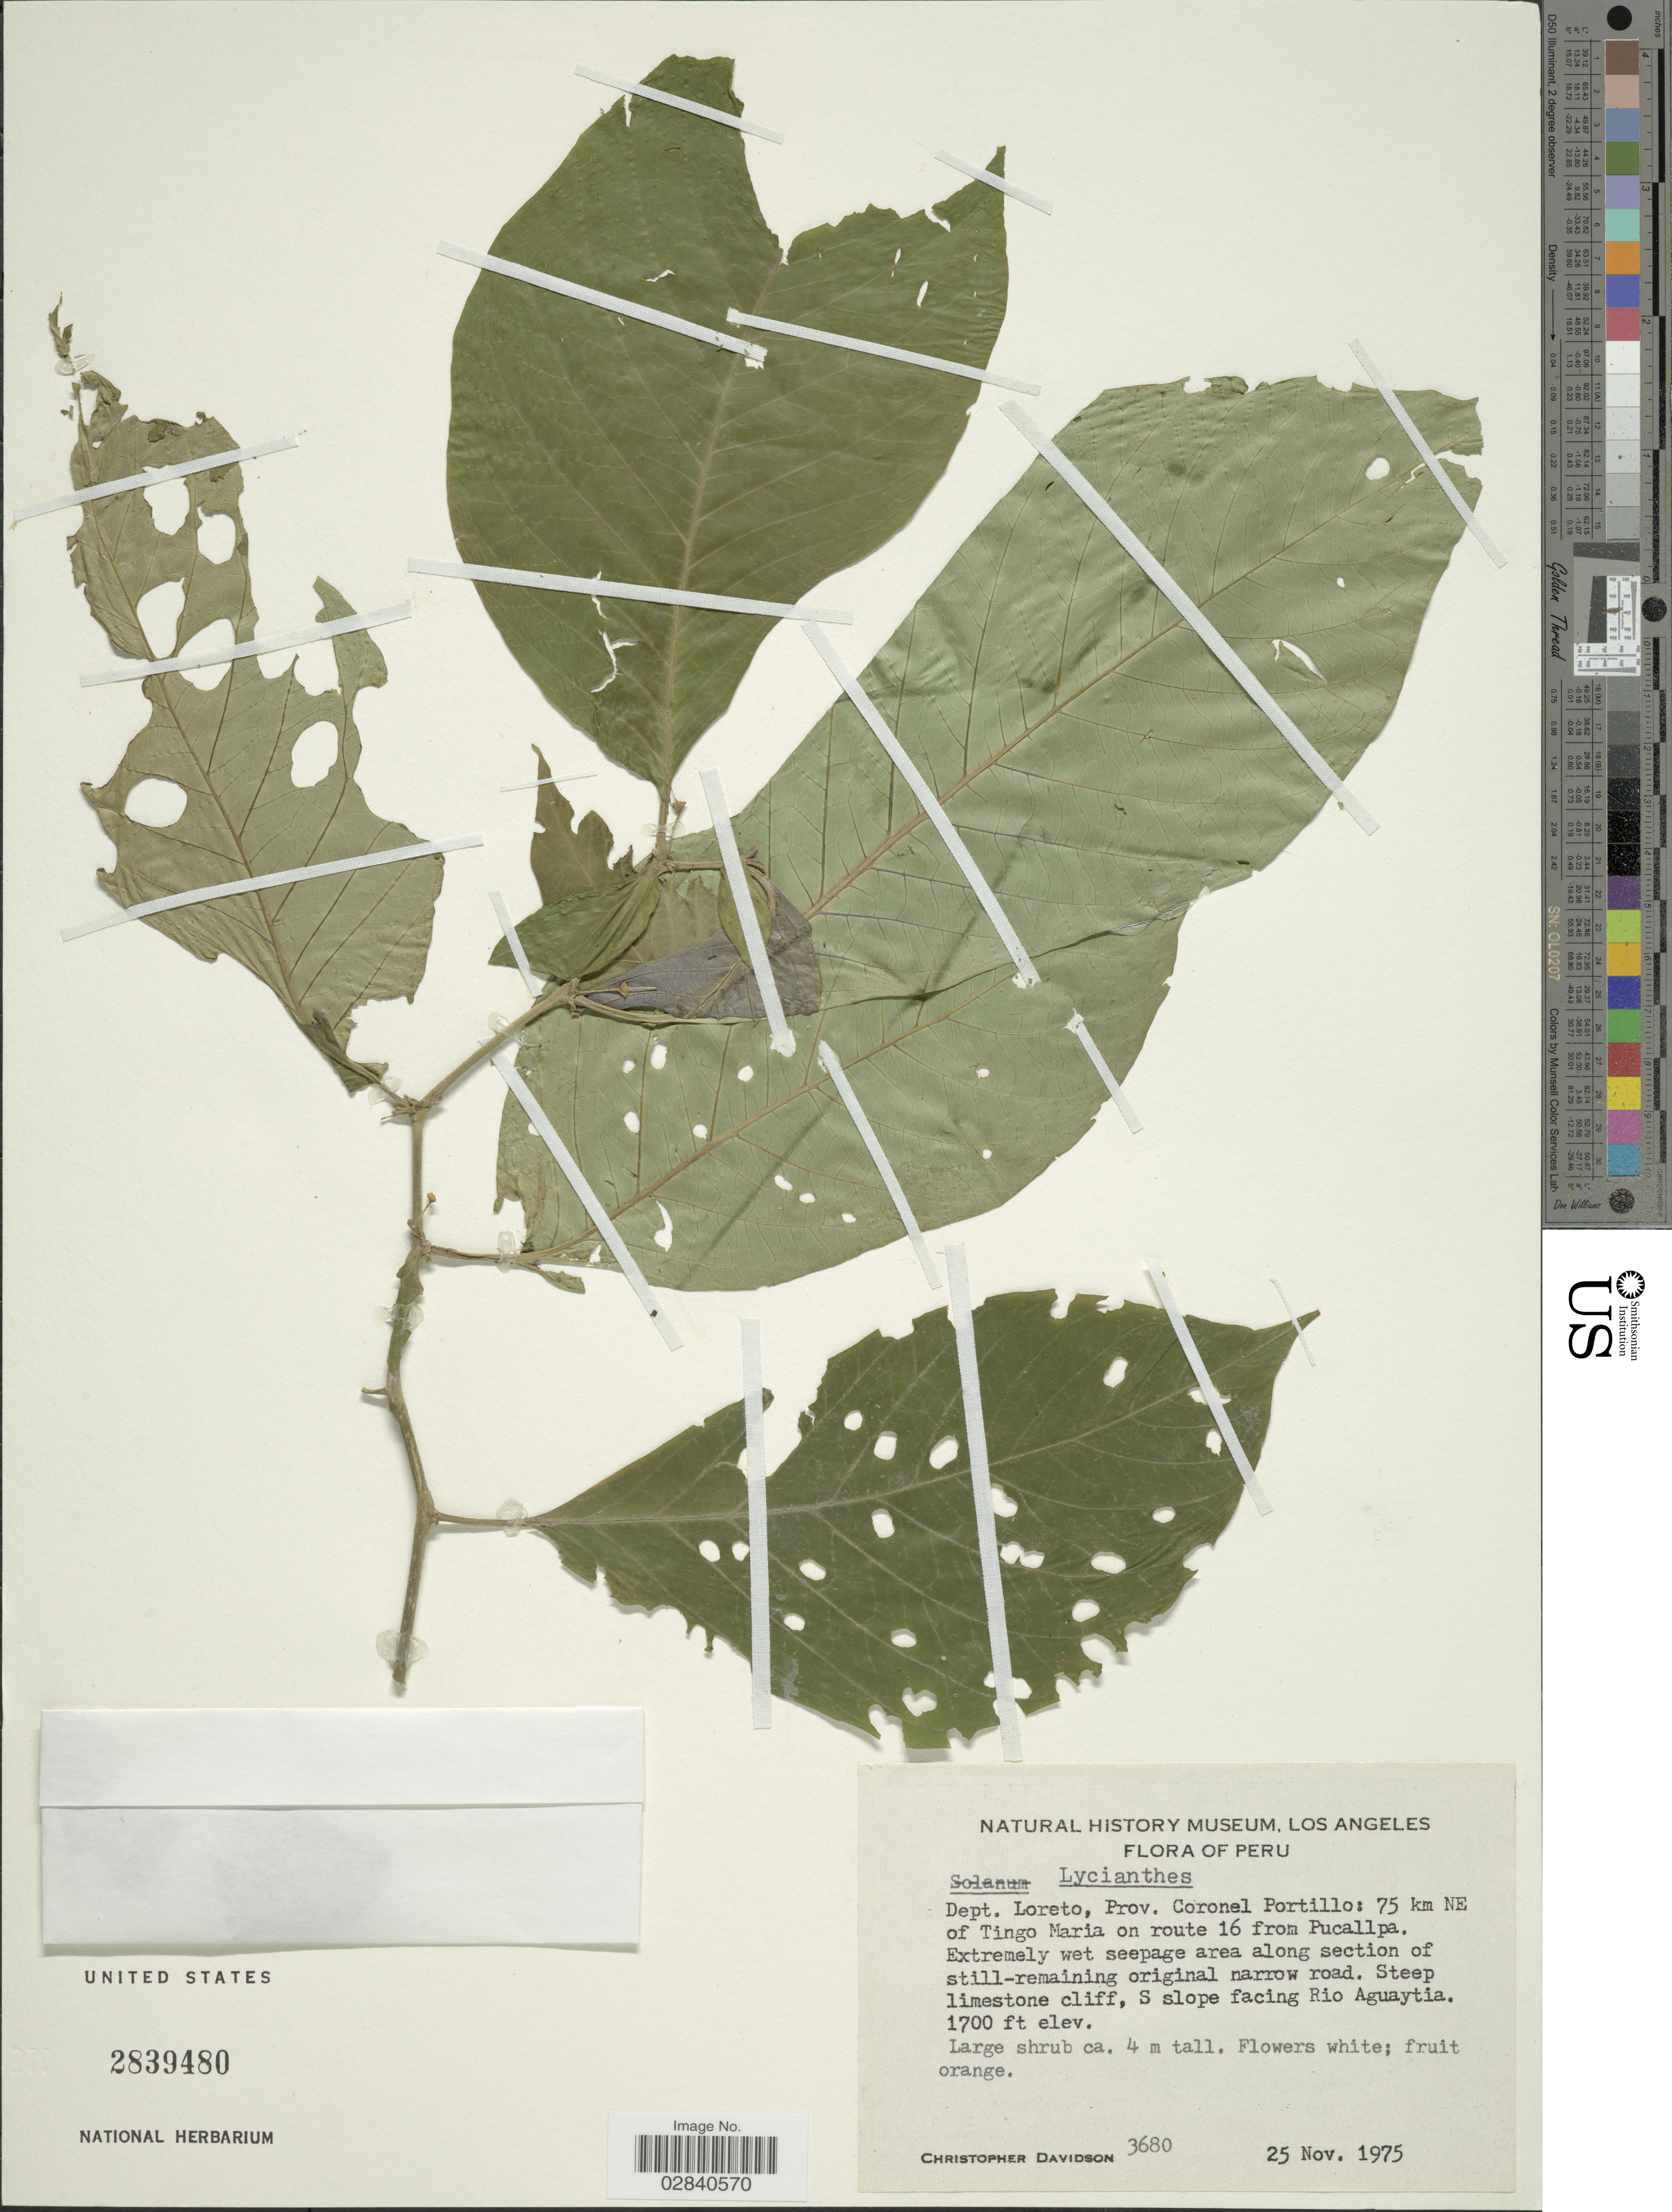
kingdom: Plantae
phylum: Tracheophyta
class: Magnoliopsida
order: Solanales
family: Solanaceae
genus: Lycianthes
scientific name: Lycianthes sp.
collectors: C. Davidson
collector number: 3680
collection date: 1975-11-25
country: Peru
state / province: Loreto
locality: Dept. Loreto, Prov. Coronel Portillo: 75 km NE of Tingo Maria on route 16 from Pucallpa, Extremely wet seepage area along section of still-remaining original narrow road, Steep limestone cliff, S slope facing Rio Aguaytia.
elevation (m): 518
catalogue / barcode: US 2839480